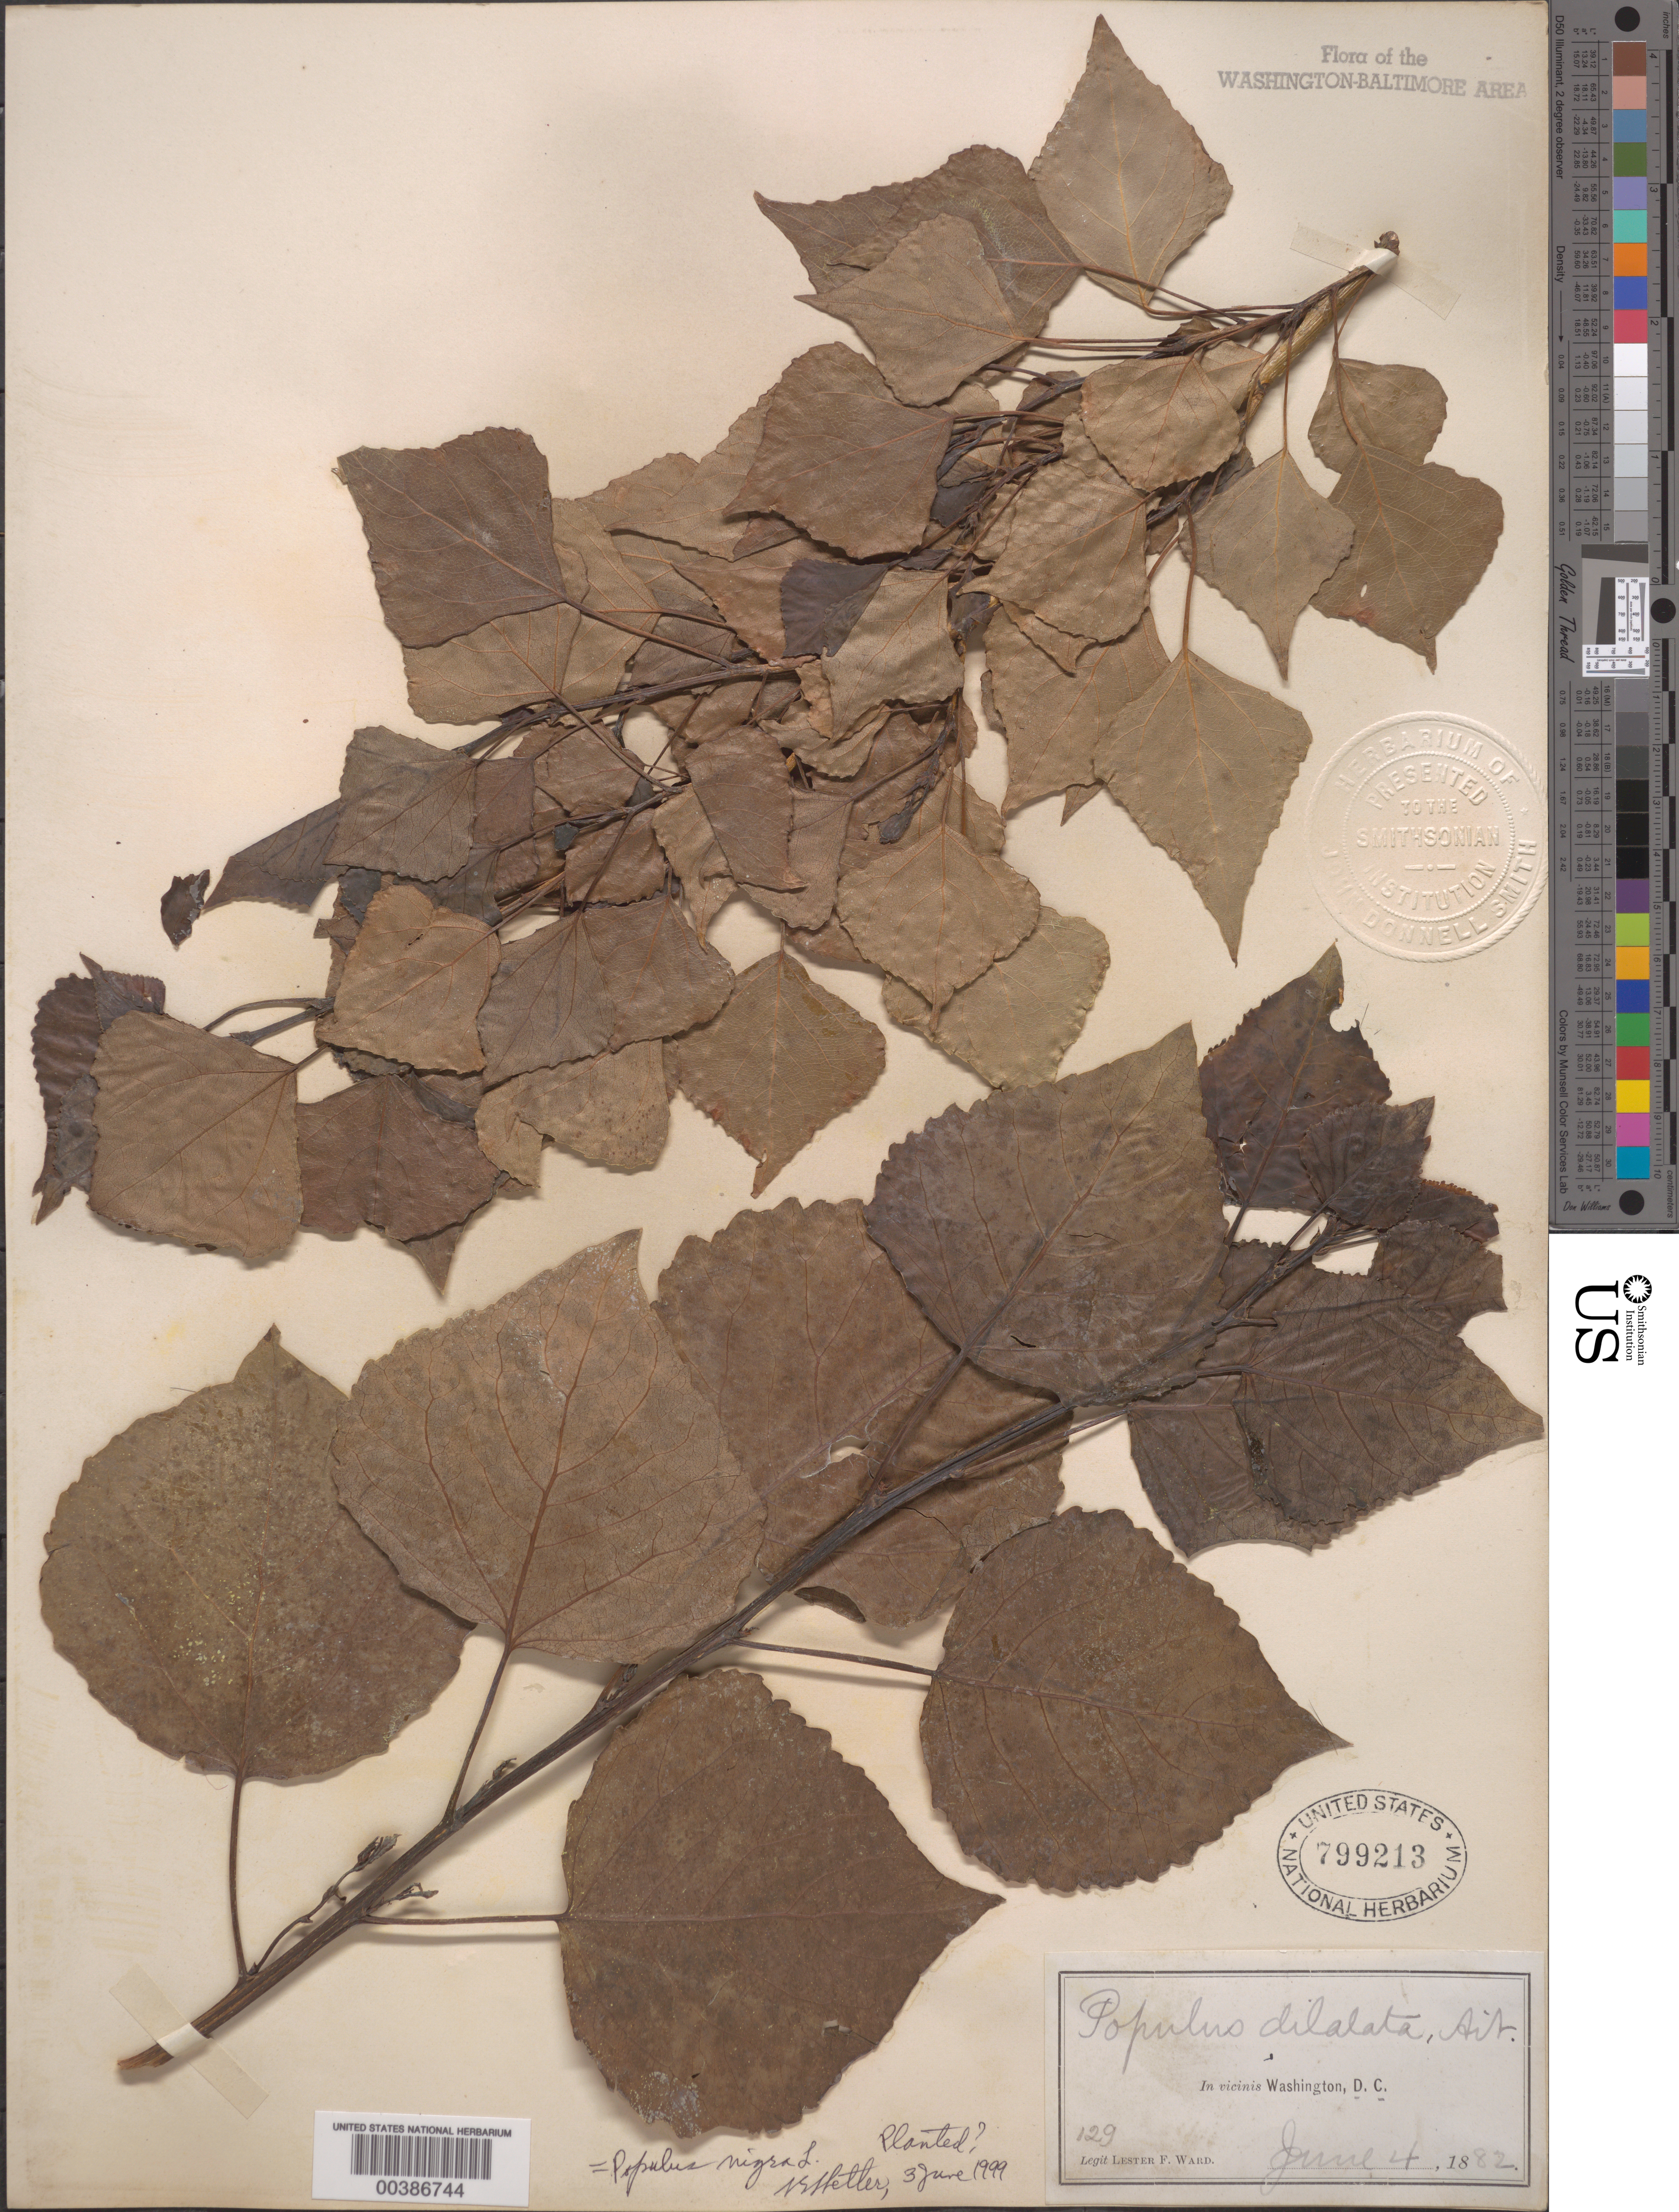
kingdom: Plantae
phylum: Tracheophyta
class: Magnoliopsida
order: Malpighiales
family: Salicaceae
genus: Populus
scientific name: Populus nigra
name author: L.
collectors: L. F. Ward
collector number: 129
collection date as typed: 04 Jun 1882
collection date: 1882-06-04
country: United States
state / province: District of Columbia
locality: Vicinity of Washington, DC.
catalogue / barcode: US 799213